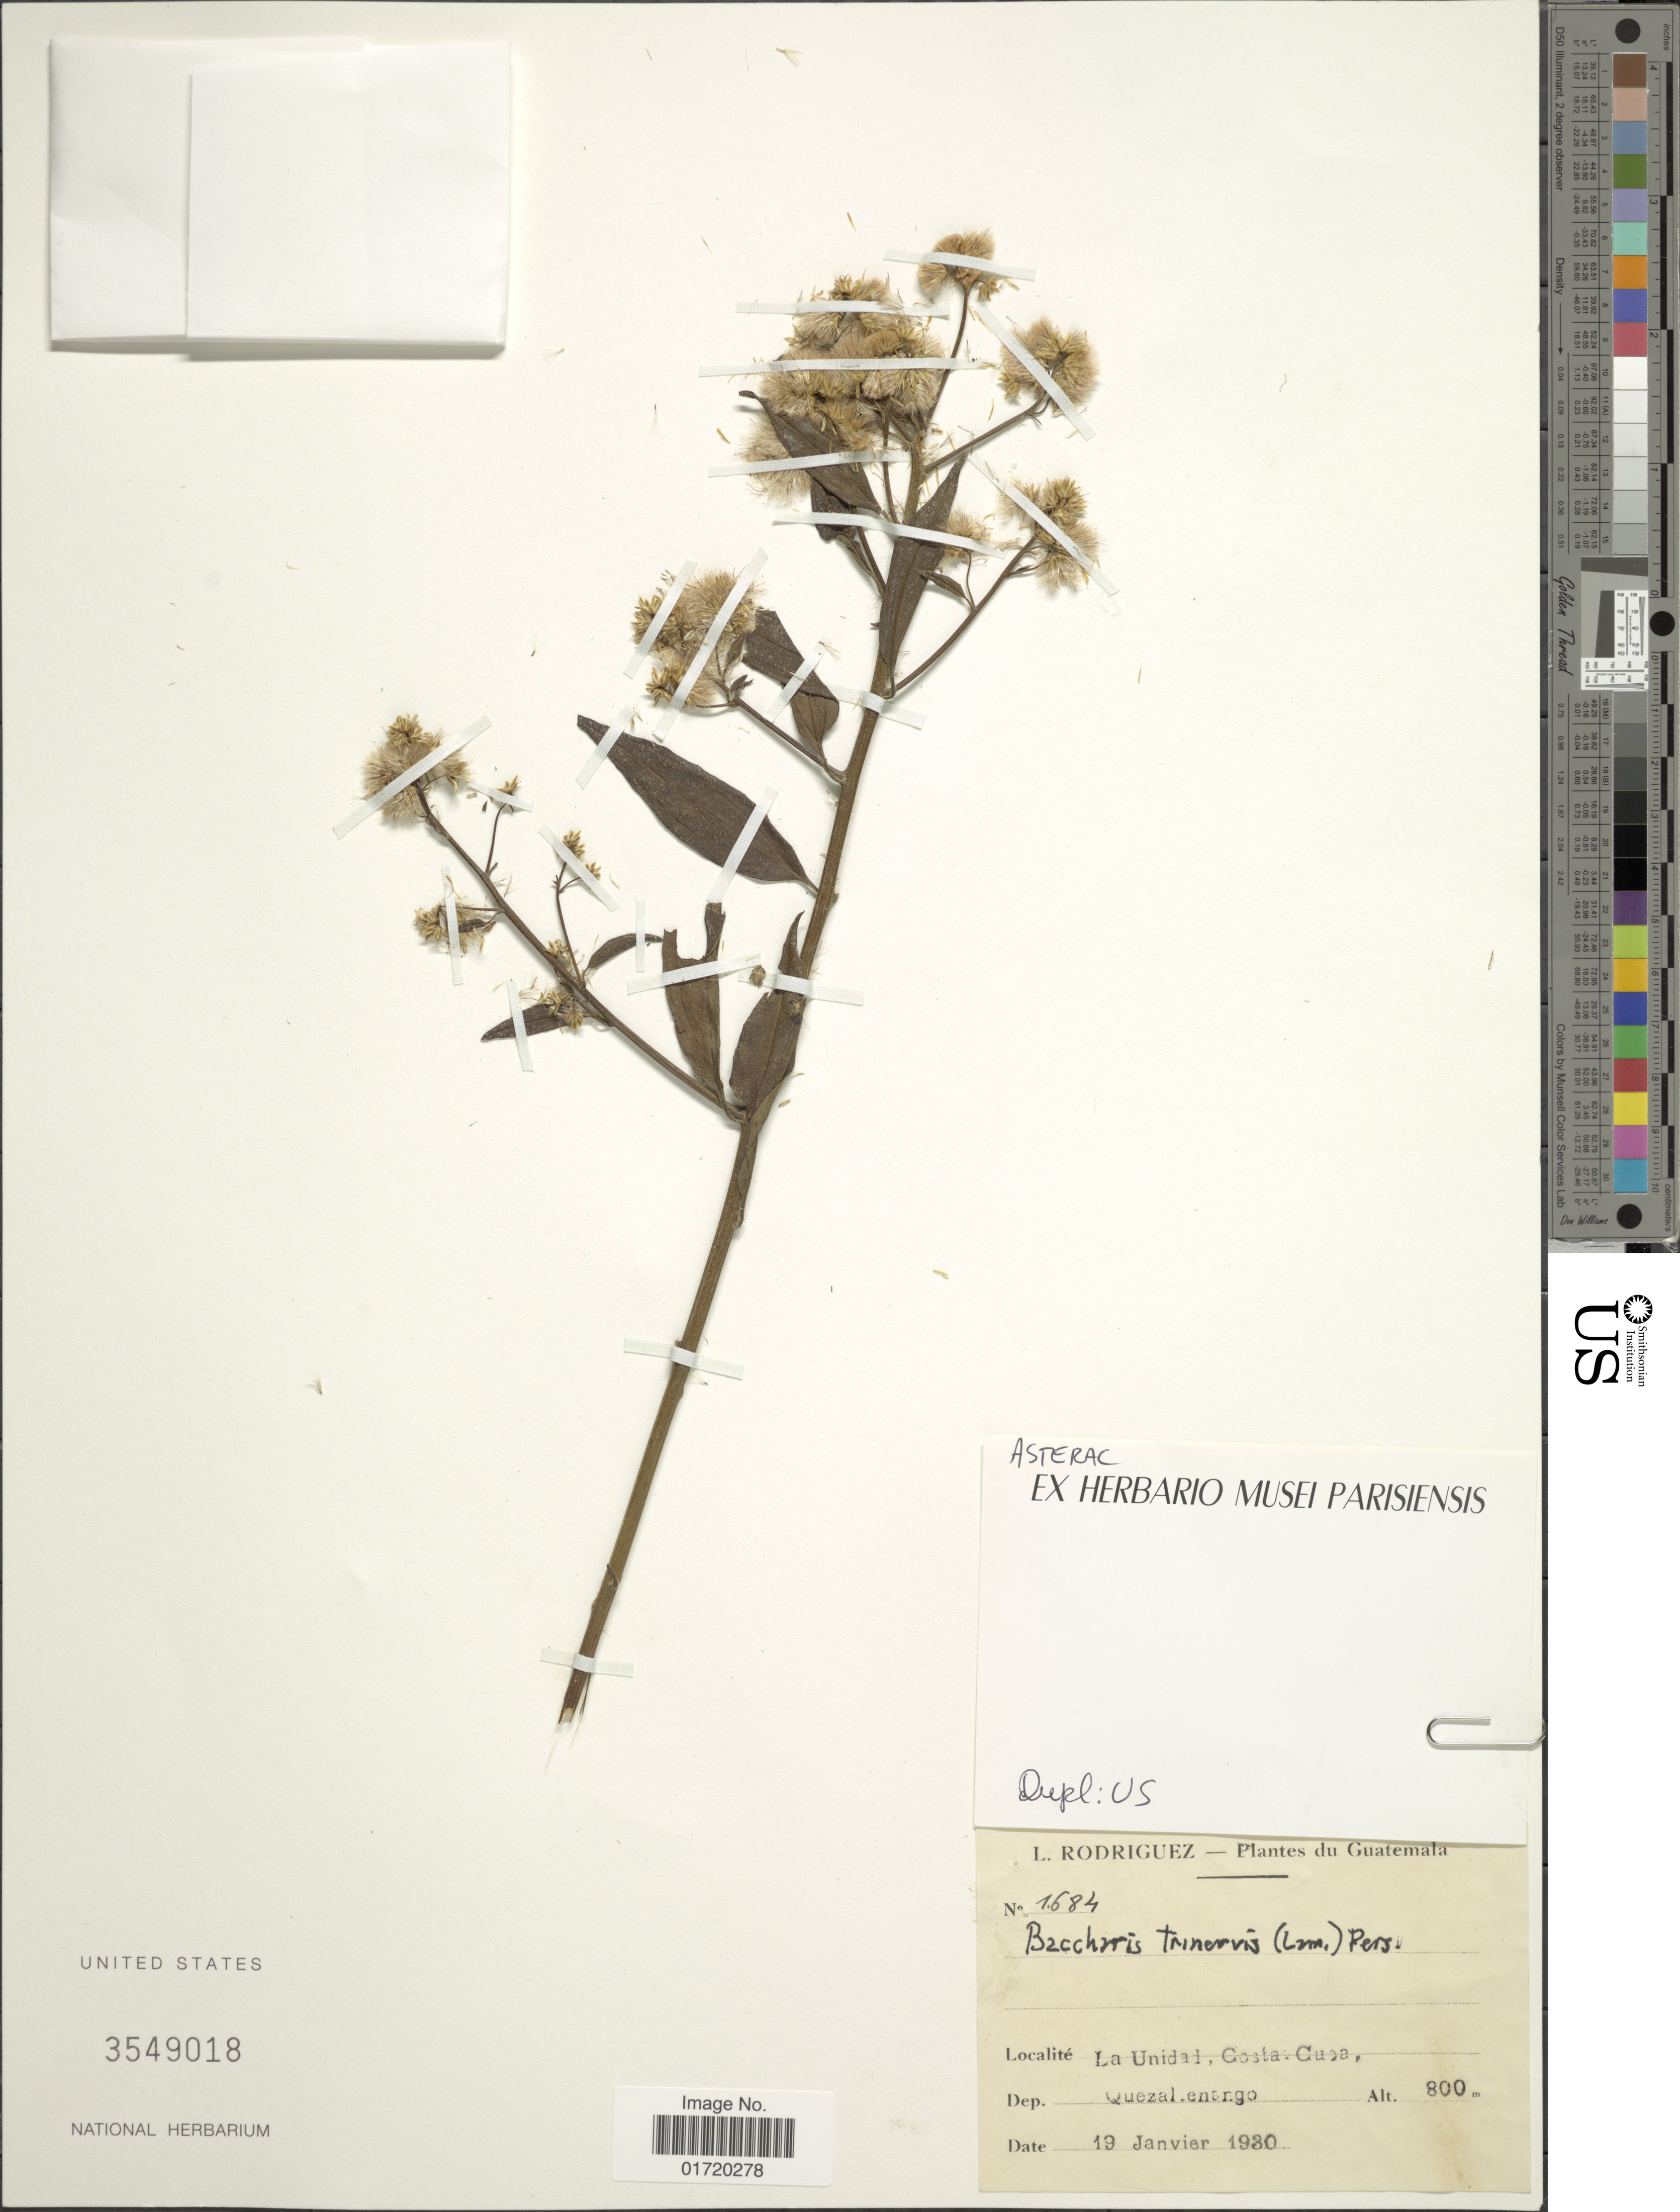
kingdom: Plantae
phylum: Tracheophyta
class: Magnoliopsida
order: Asterales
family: Asteraceae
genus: Baccharis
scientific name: Baccharis trinervis var. rhexioides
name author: (Kunth) Baker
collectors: L. Rodriguez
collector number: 1684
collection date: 1930-01-19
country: Guatemala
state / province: Quetzaltenango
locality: La Unidad, Costa Cuca.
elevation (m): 800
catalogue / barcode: US 3549018